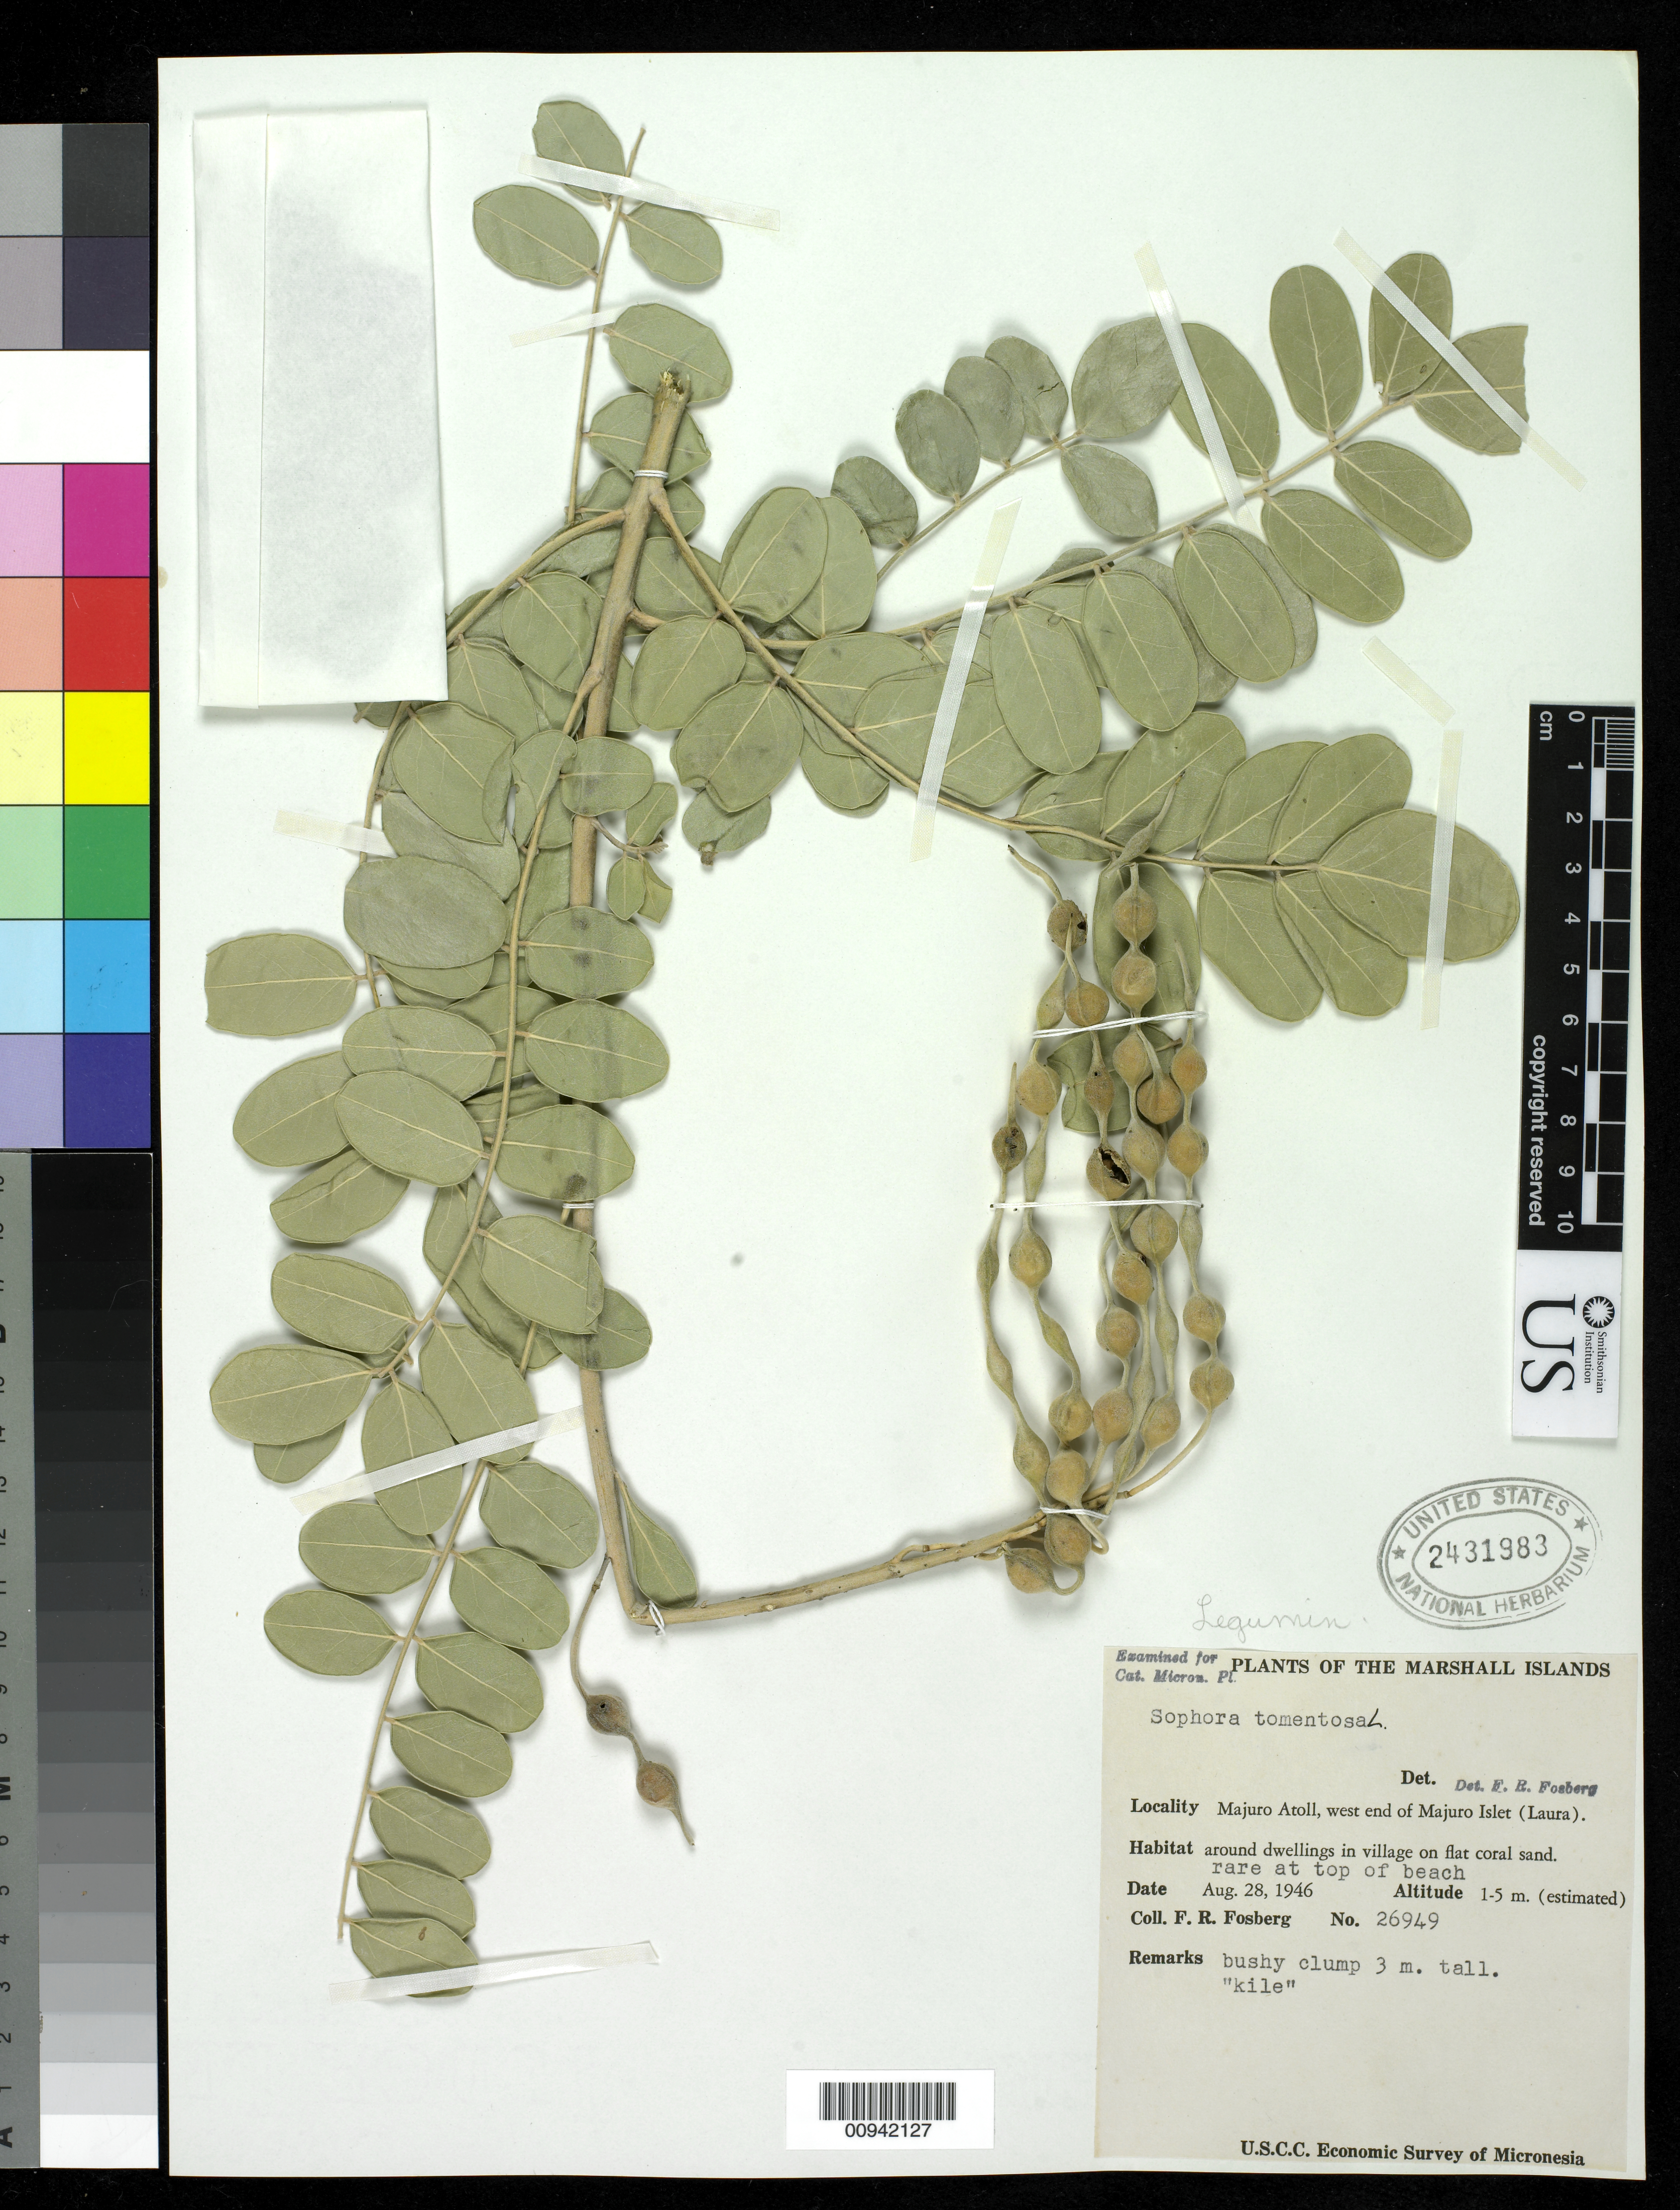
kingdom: Plantae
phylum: Tracheophyta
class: Magnoliopsida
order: Fabales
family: Fabaceae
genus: Sophora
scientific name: Sophora tomentosa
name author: L.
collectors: F. R. Fosberg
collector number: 26949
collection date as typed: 28 Aug 1946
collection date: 1946-08-28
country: Marshall Islands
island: Majuro Atoll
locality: W end of Majuro (Laura) Islet.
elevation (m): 1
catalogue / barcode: US 2431983